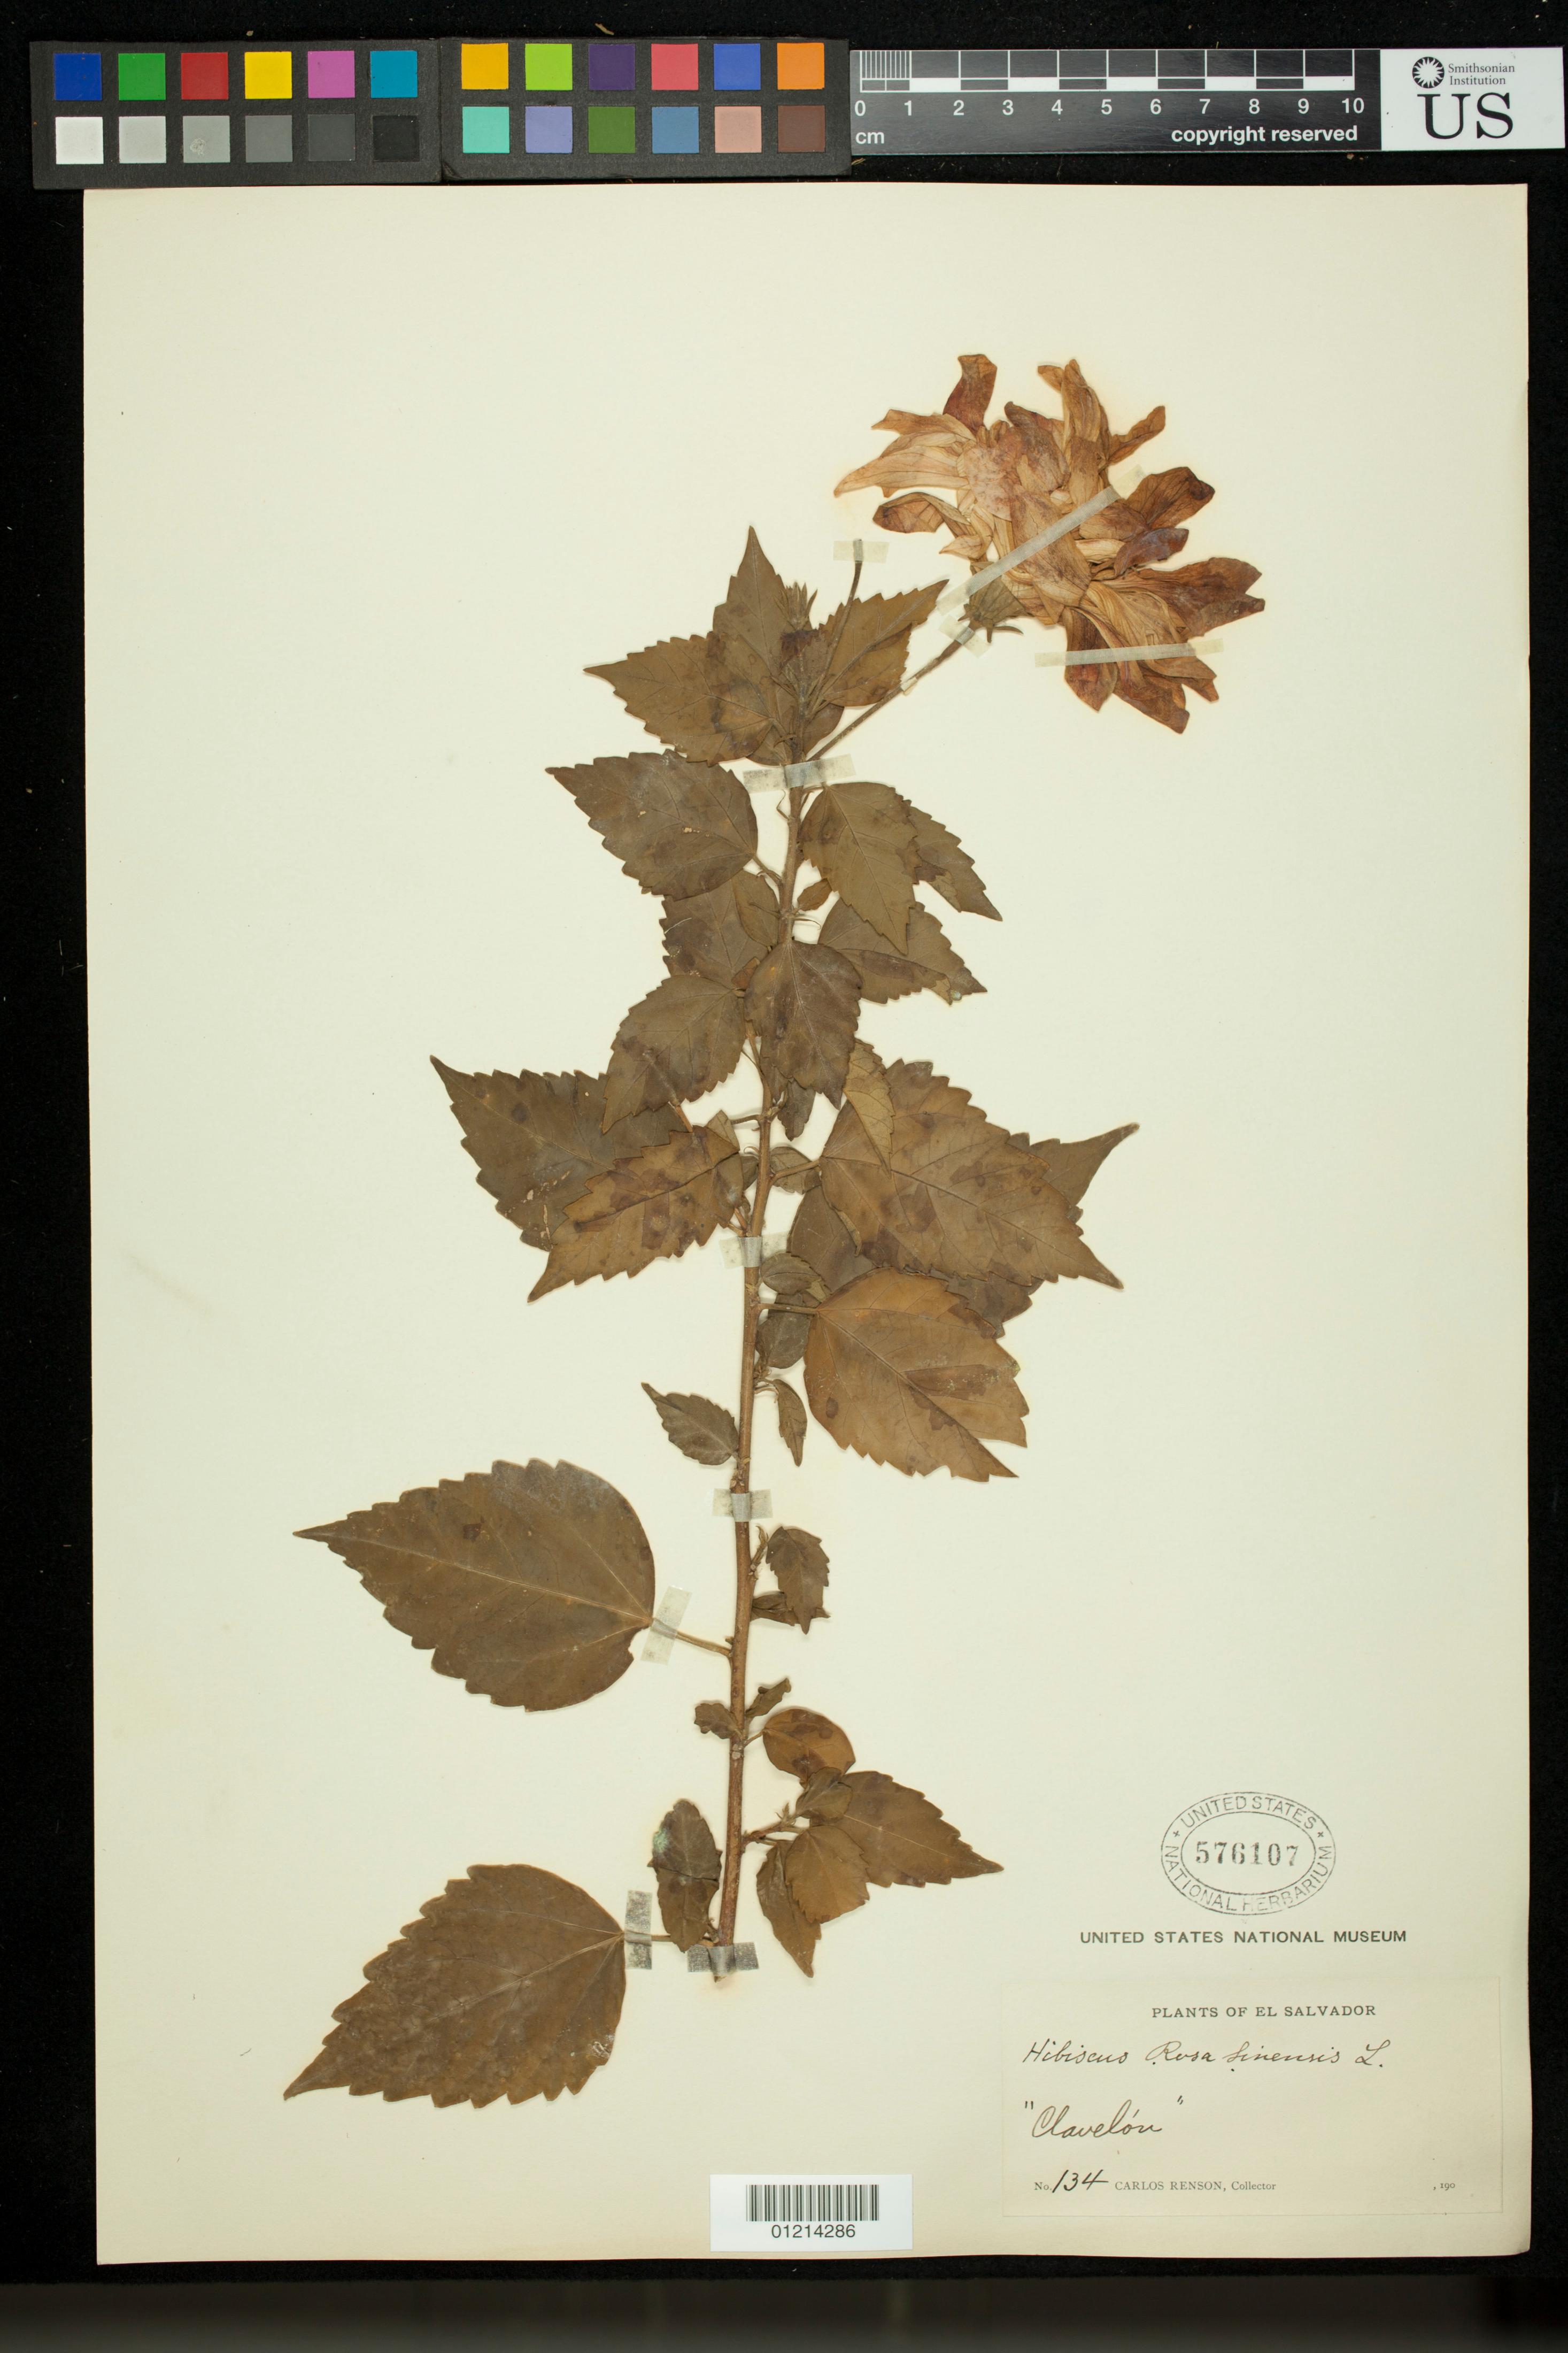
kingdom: Plantae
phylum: Tracheophyta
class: Magnoliopsida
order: Malvales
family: Malvaceae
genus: Hibiscus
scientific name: Hibiscus rosa-sinensis var. rosa-sinensis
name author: L.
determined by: Dorr, L. J., (BOT), Smithsonian Institution - National Museum of Natural History (UNITED STATES)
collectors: C. Renson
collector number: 134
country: El Salvador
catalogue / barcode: US 576107